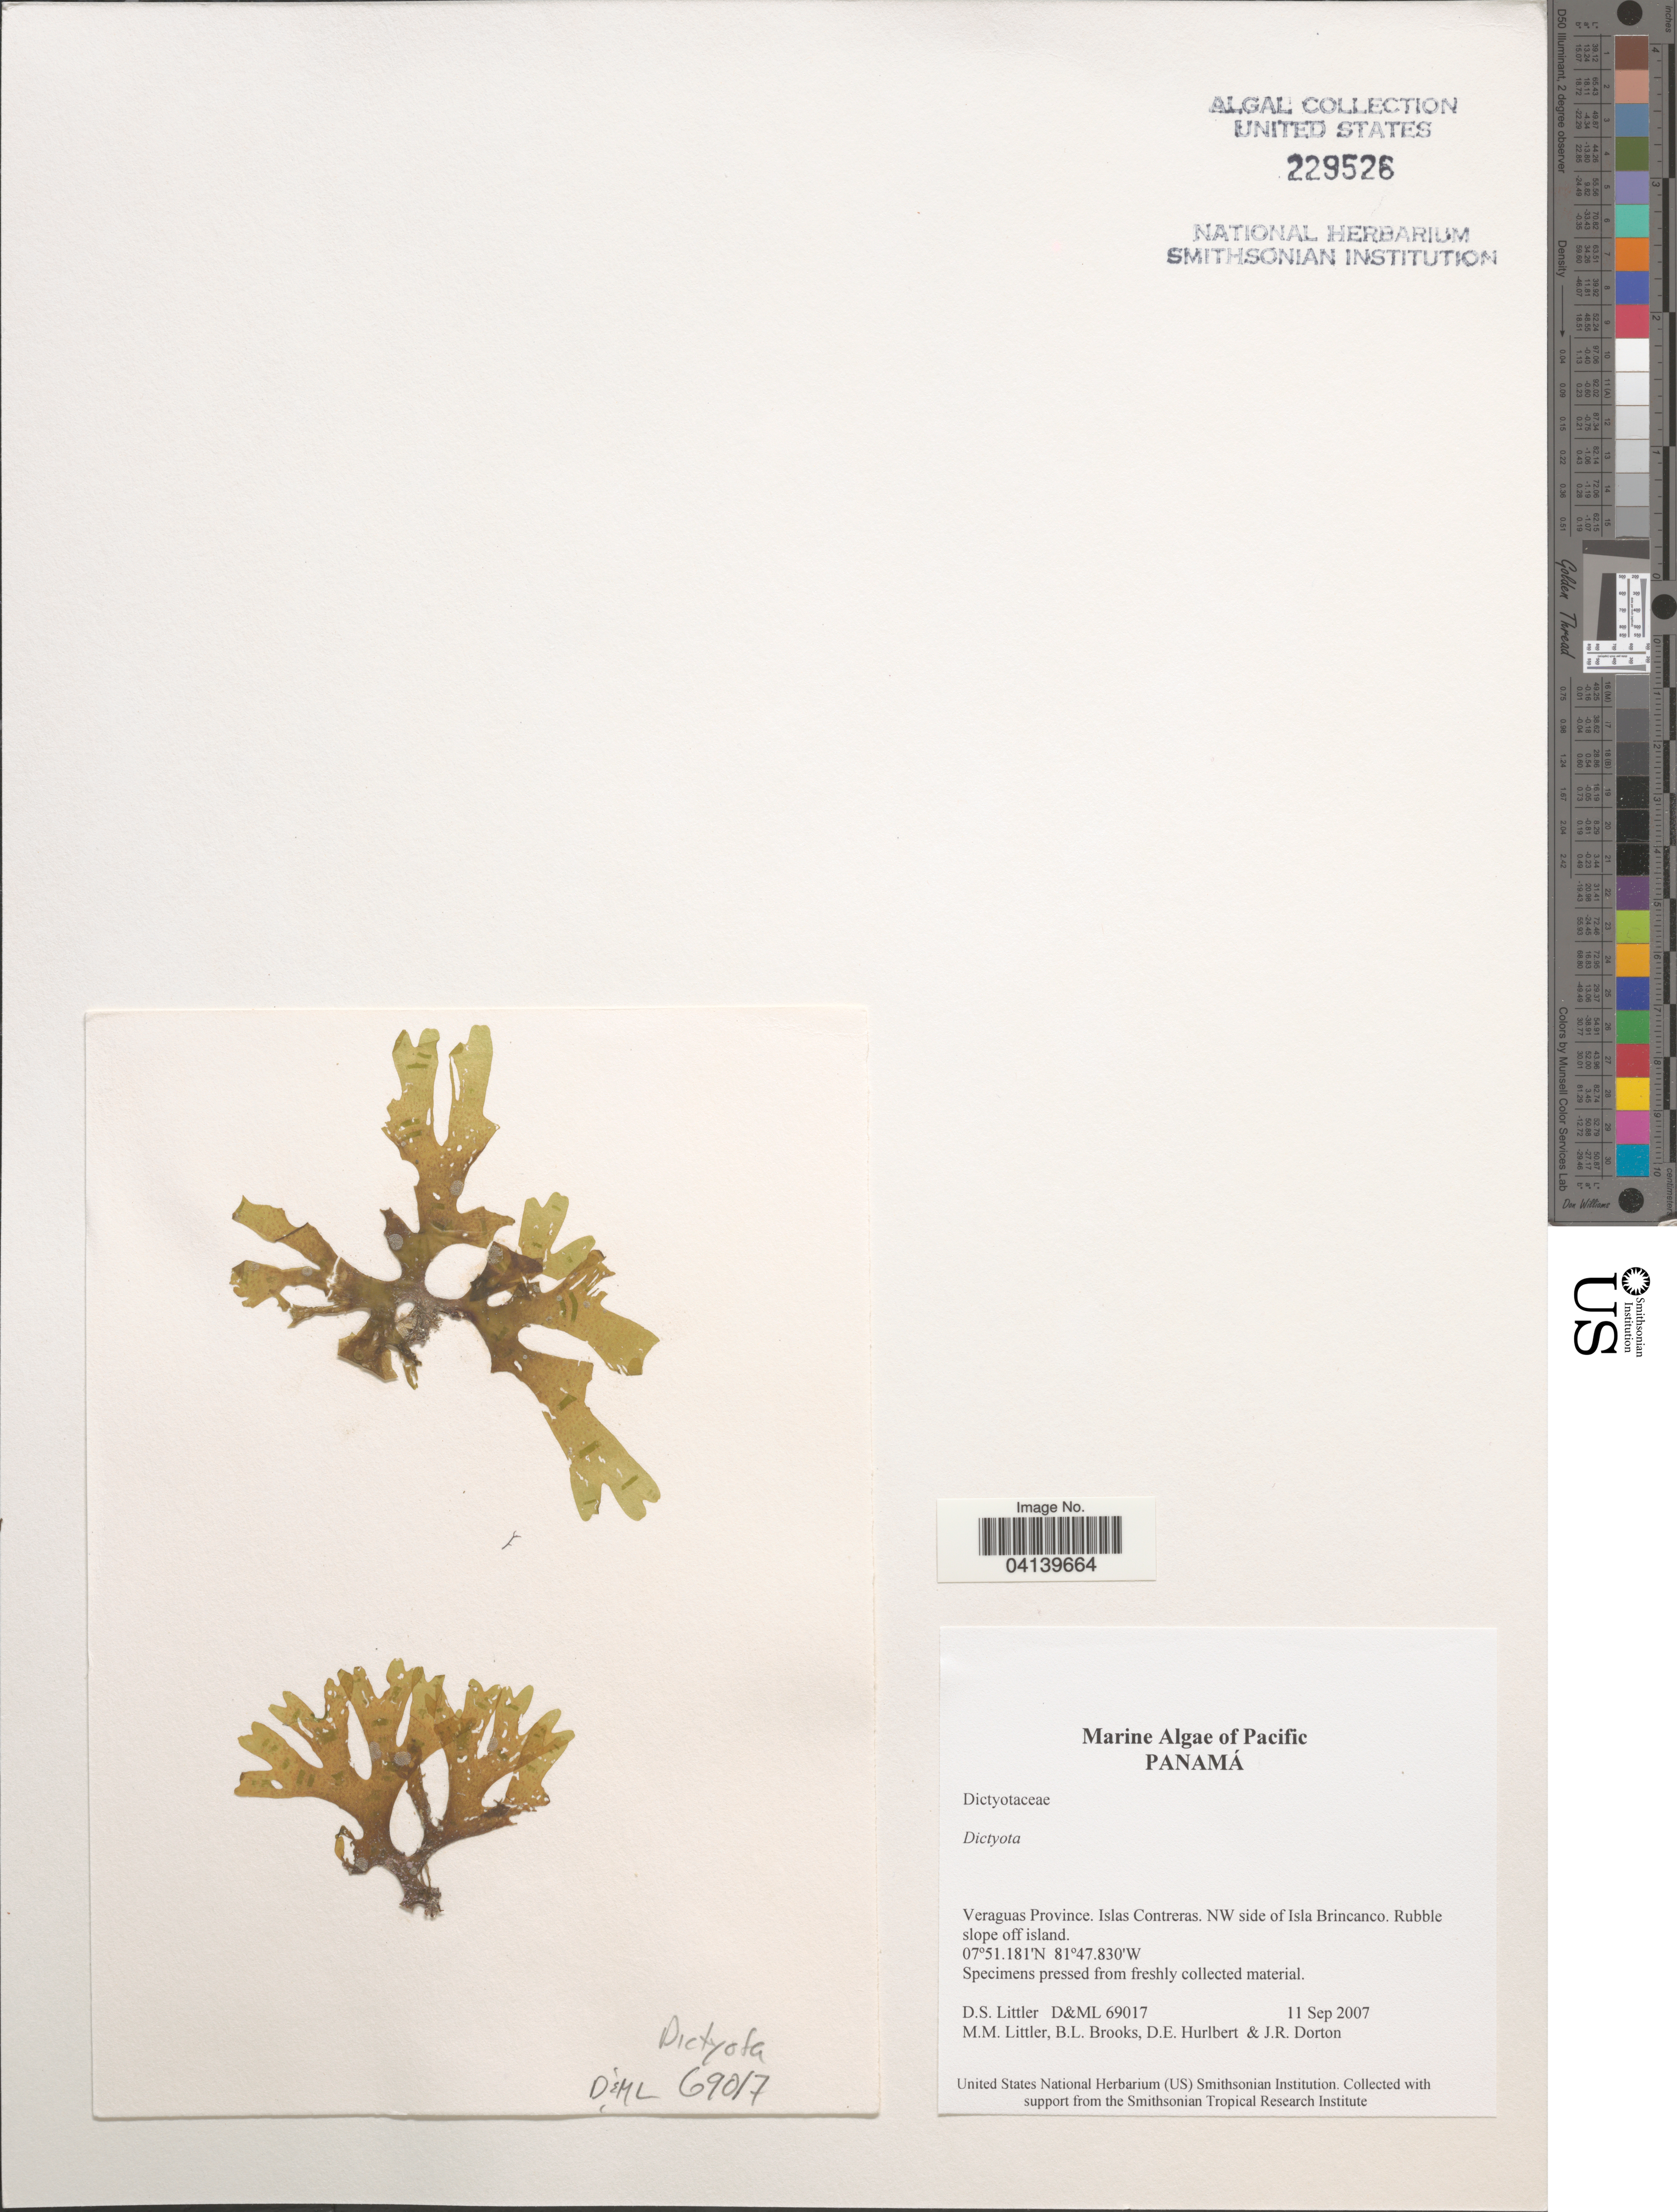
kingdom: Chromista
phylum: Ochrophyta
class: Phaeophyceae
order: Dictyotales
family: Dictyotaceae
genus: Dictyota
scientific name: Dictyota sp.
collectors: D. S. Littler, B. Brooks, D. Hurlbert & J. Dorton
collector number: D&ML69017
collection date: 2007-09-11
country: Panama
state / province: Veraguas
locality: Islas Contreras. NW side of Isla Brincanco. Rubble slope off island.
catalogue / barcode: US 229526